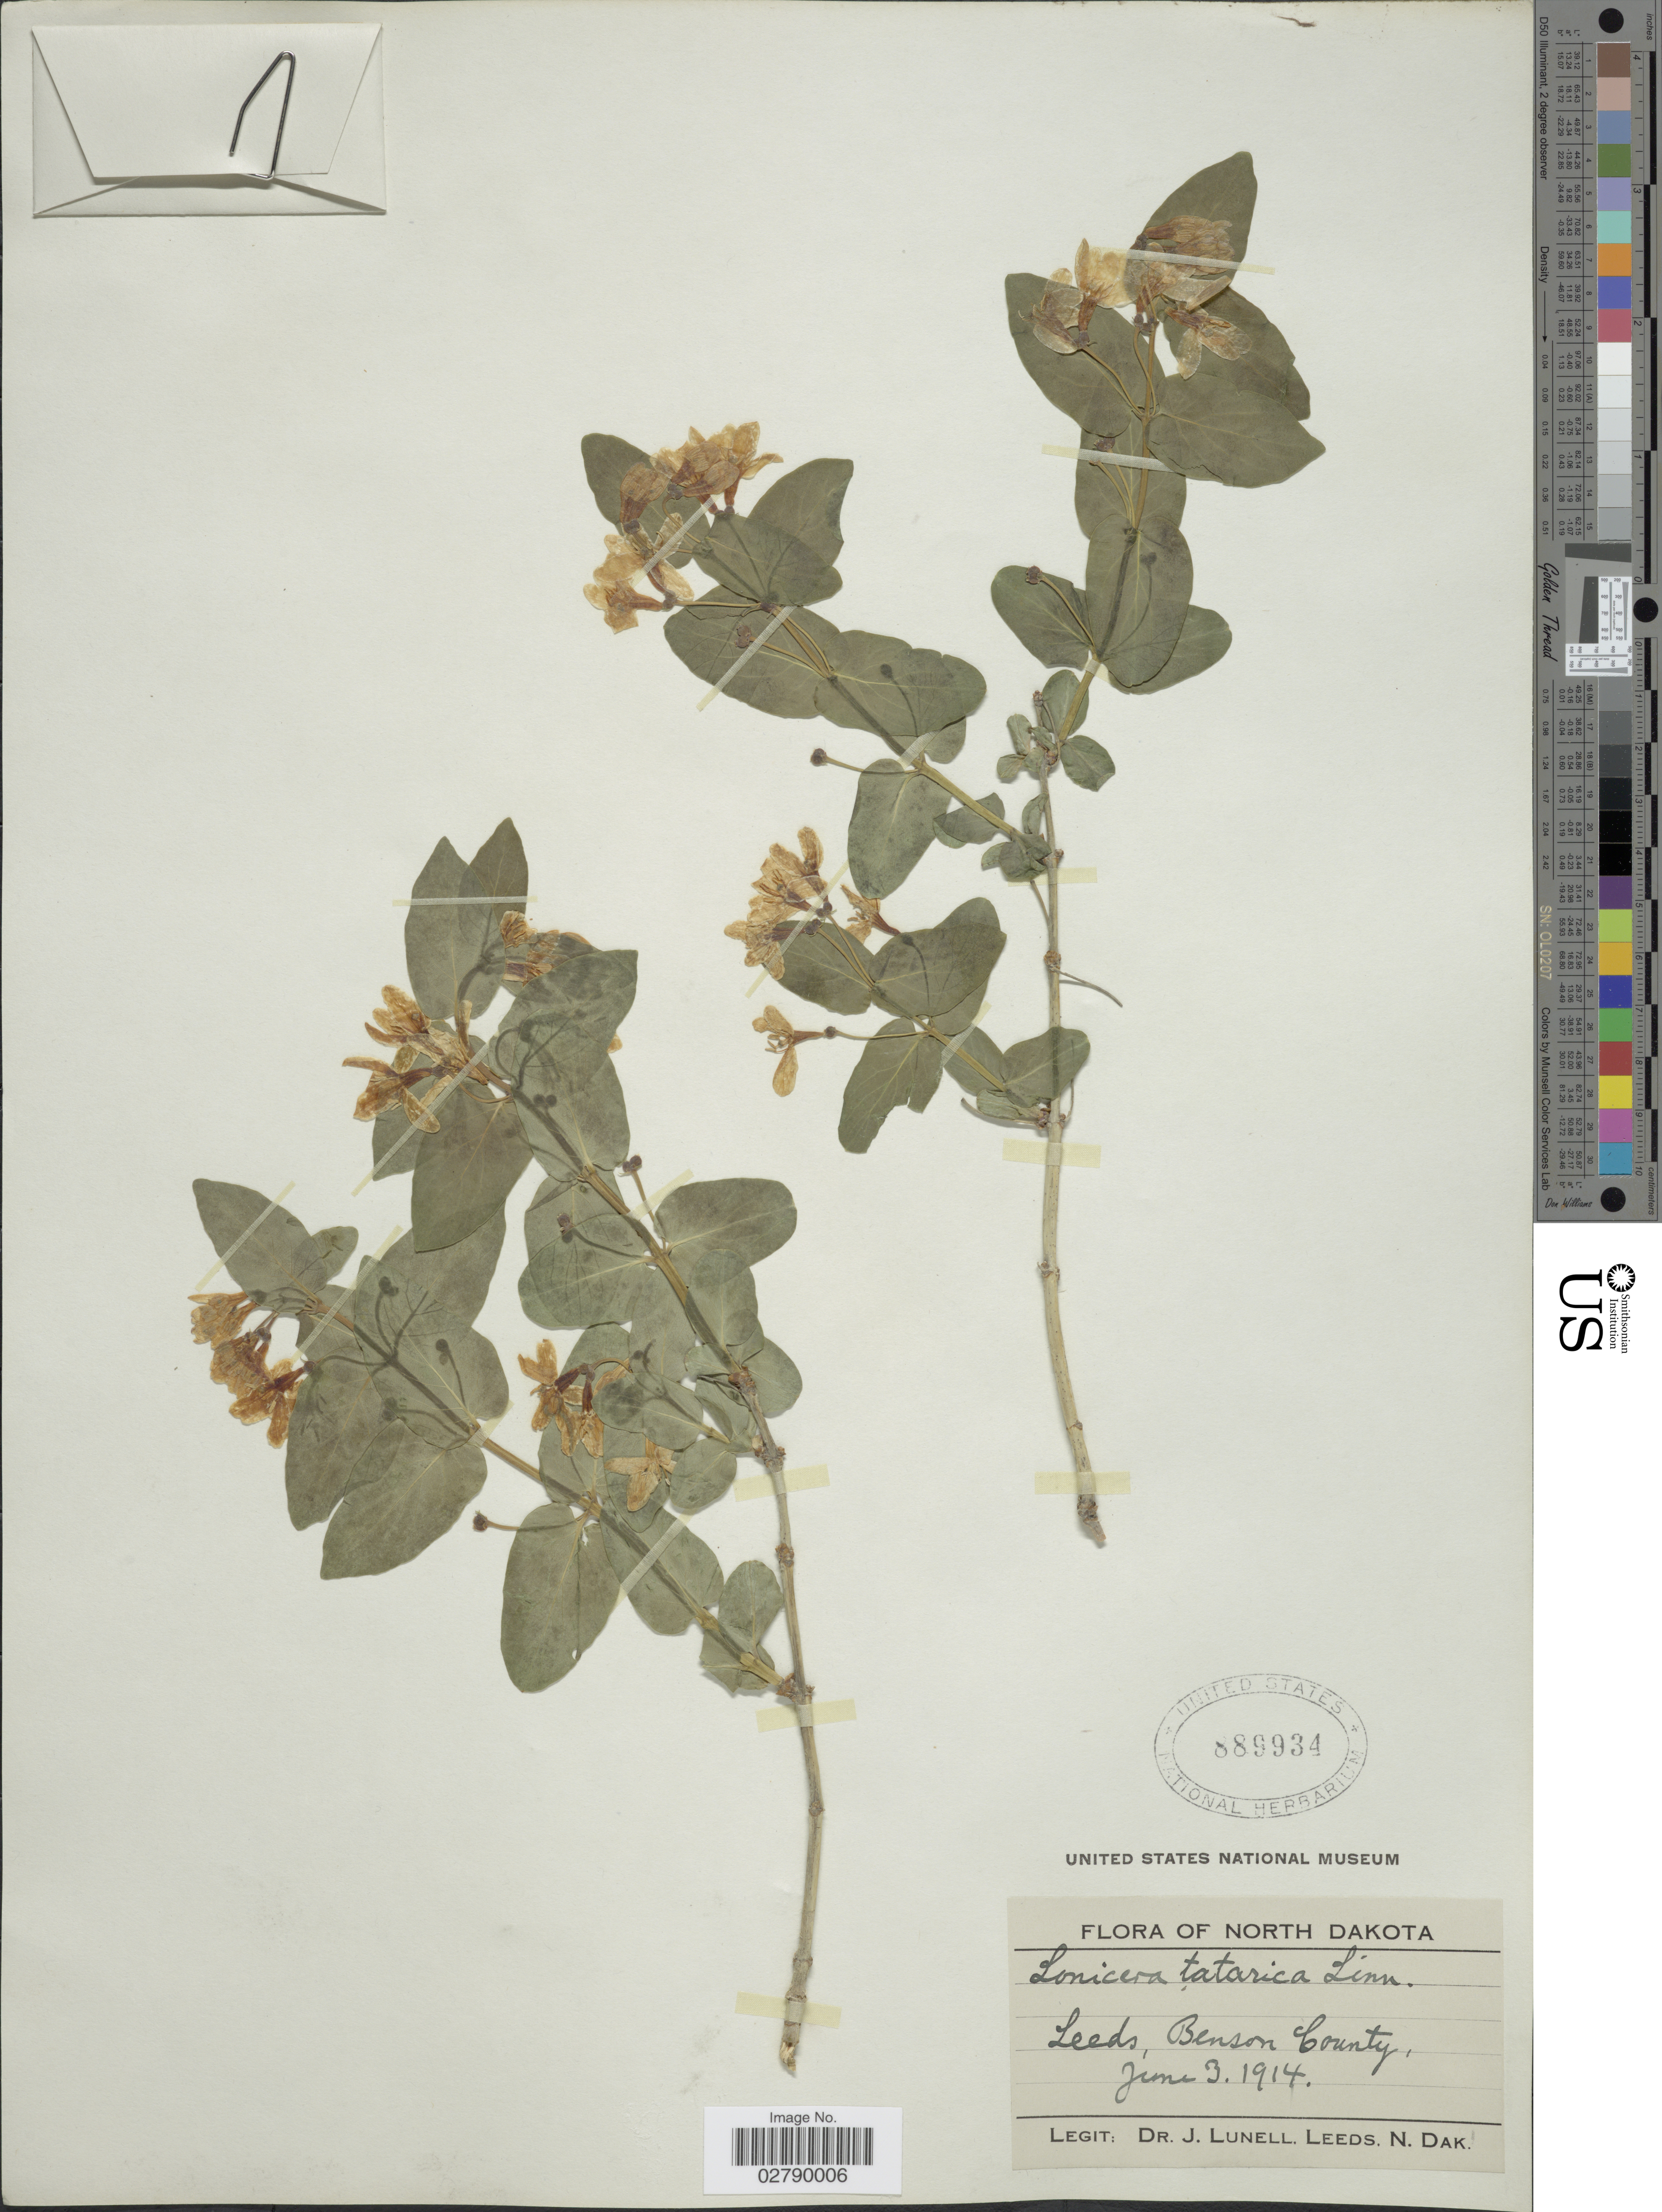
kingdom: Plantae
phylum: Tracheophyta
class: Magnoliopsida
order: Dipsacales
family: Caprifoliaceae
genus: Lonicera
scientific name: Lonicera tatarica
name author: L.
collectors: J. Lunell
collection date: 1914-06-03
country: United States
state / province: North Dakota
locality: Leeds, Benson County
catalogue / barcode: US 889934